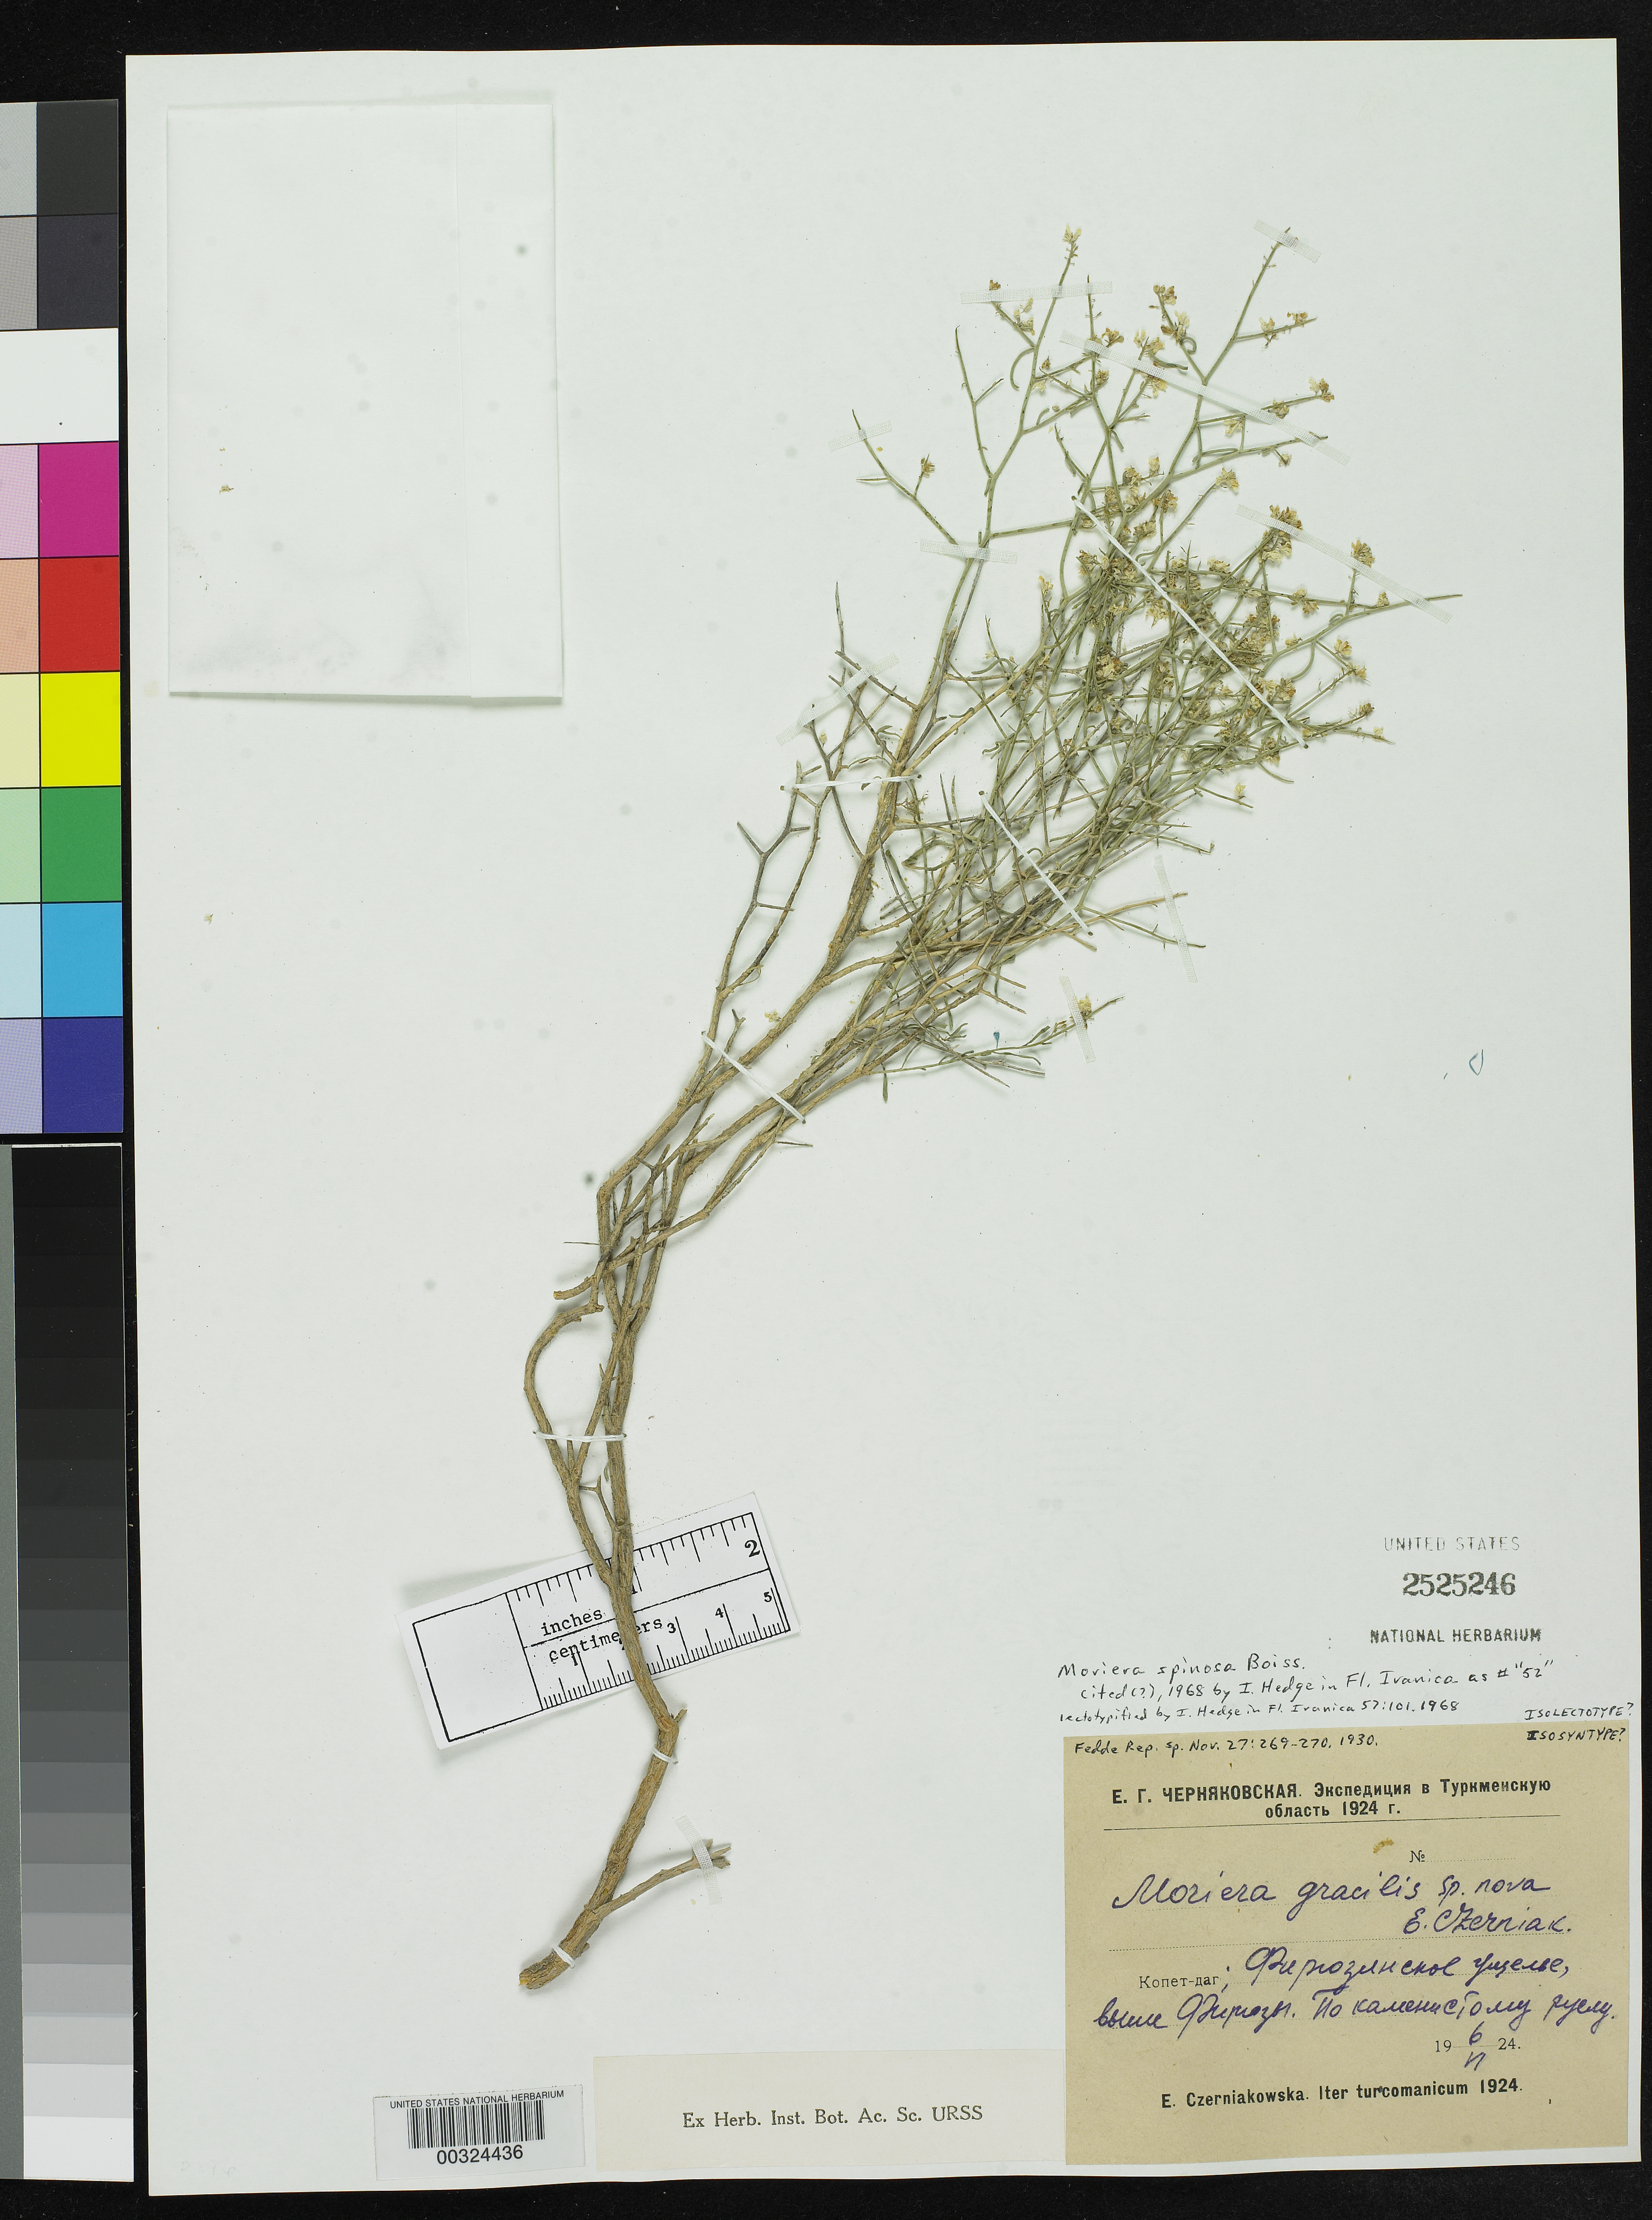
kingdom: Plantae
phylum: Tracheophyta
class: Magnoliopsida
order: Brassicales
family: Brassicaceae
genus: Moriera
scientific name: Moriera gracilis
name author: Czerniak.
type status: Isolectotype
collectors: E. Czerniakowska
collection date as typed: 06 Jun 1924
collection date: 1924-06-06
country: Turkmenistan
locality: Turcomania: in Alveis Glareosis montium Kopet-Dagh.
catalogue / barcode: US 2525246